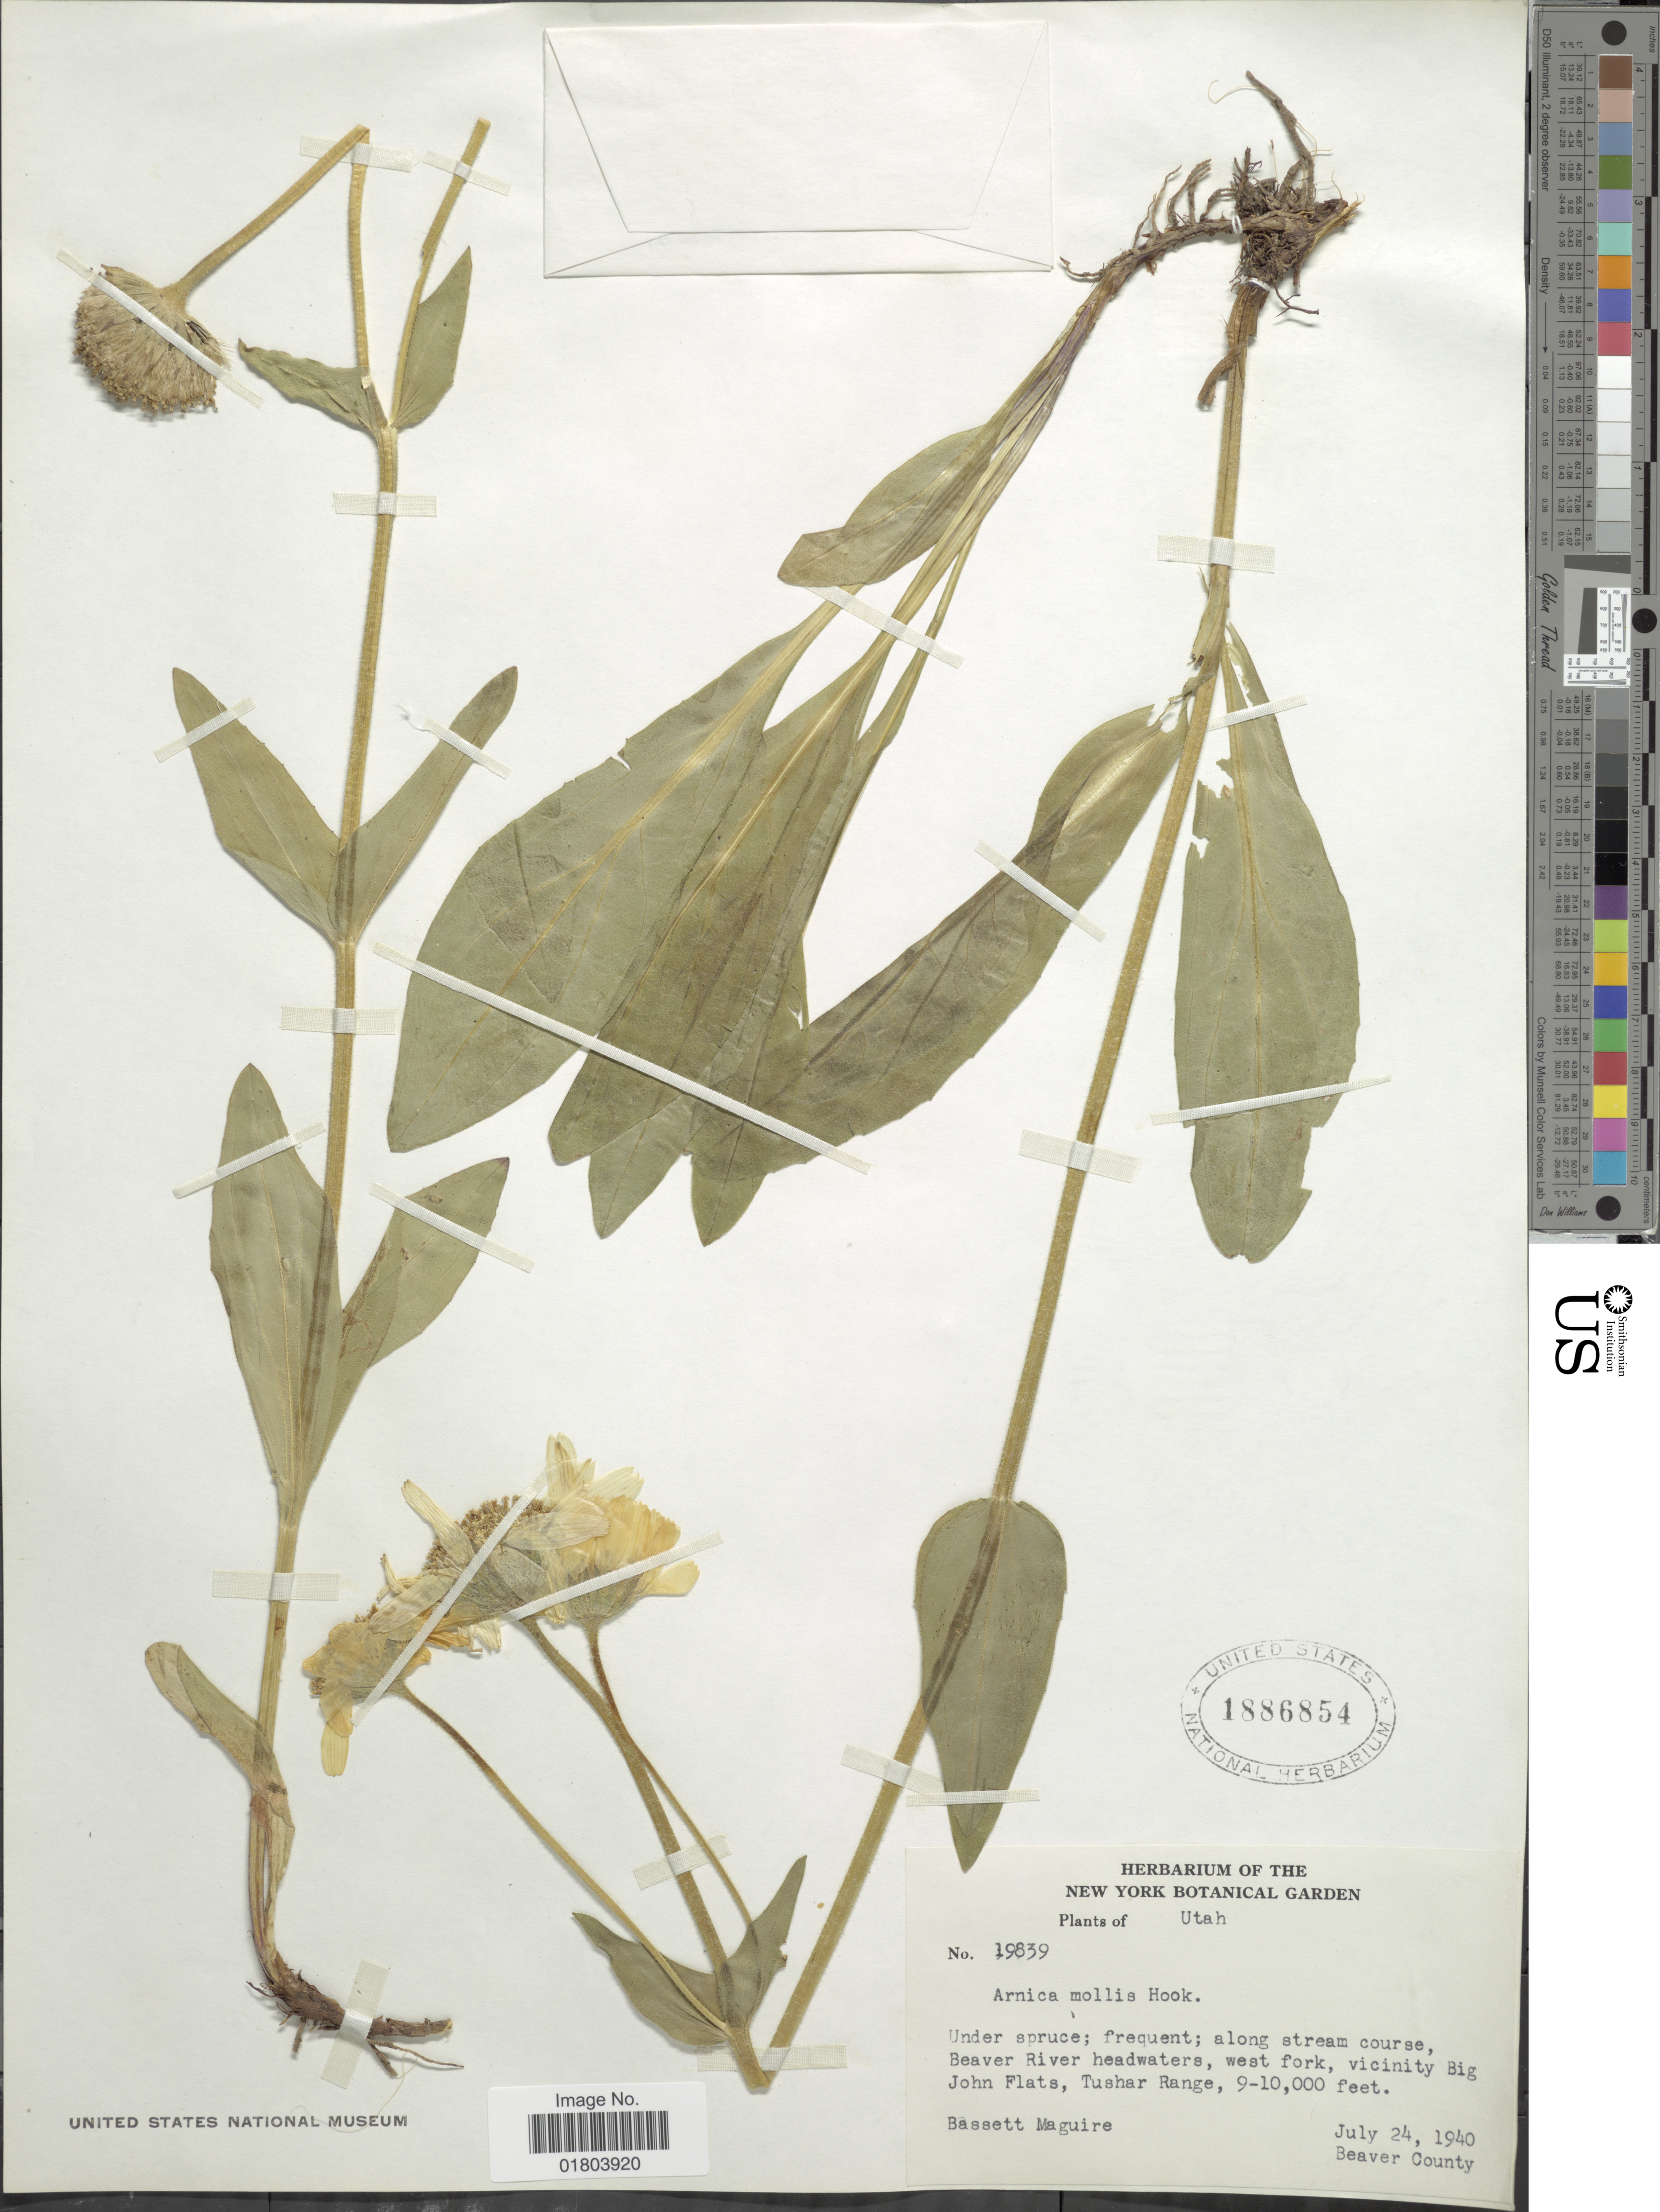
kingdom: Plantae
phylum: Tracheophyta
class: Magnoliopsida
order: Asterales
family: Asteraceae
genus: Arnica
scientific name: Arnica mollis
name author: Hook.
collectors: B. Maguire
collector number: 19839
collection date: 1940-07-24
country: United States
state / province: Utah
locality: Along stream course, Beaver River headwaters, west fork, vicinity Big John Flats, Tushar Range, Beaver County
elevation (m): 2743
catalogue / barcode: US 1886854